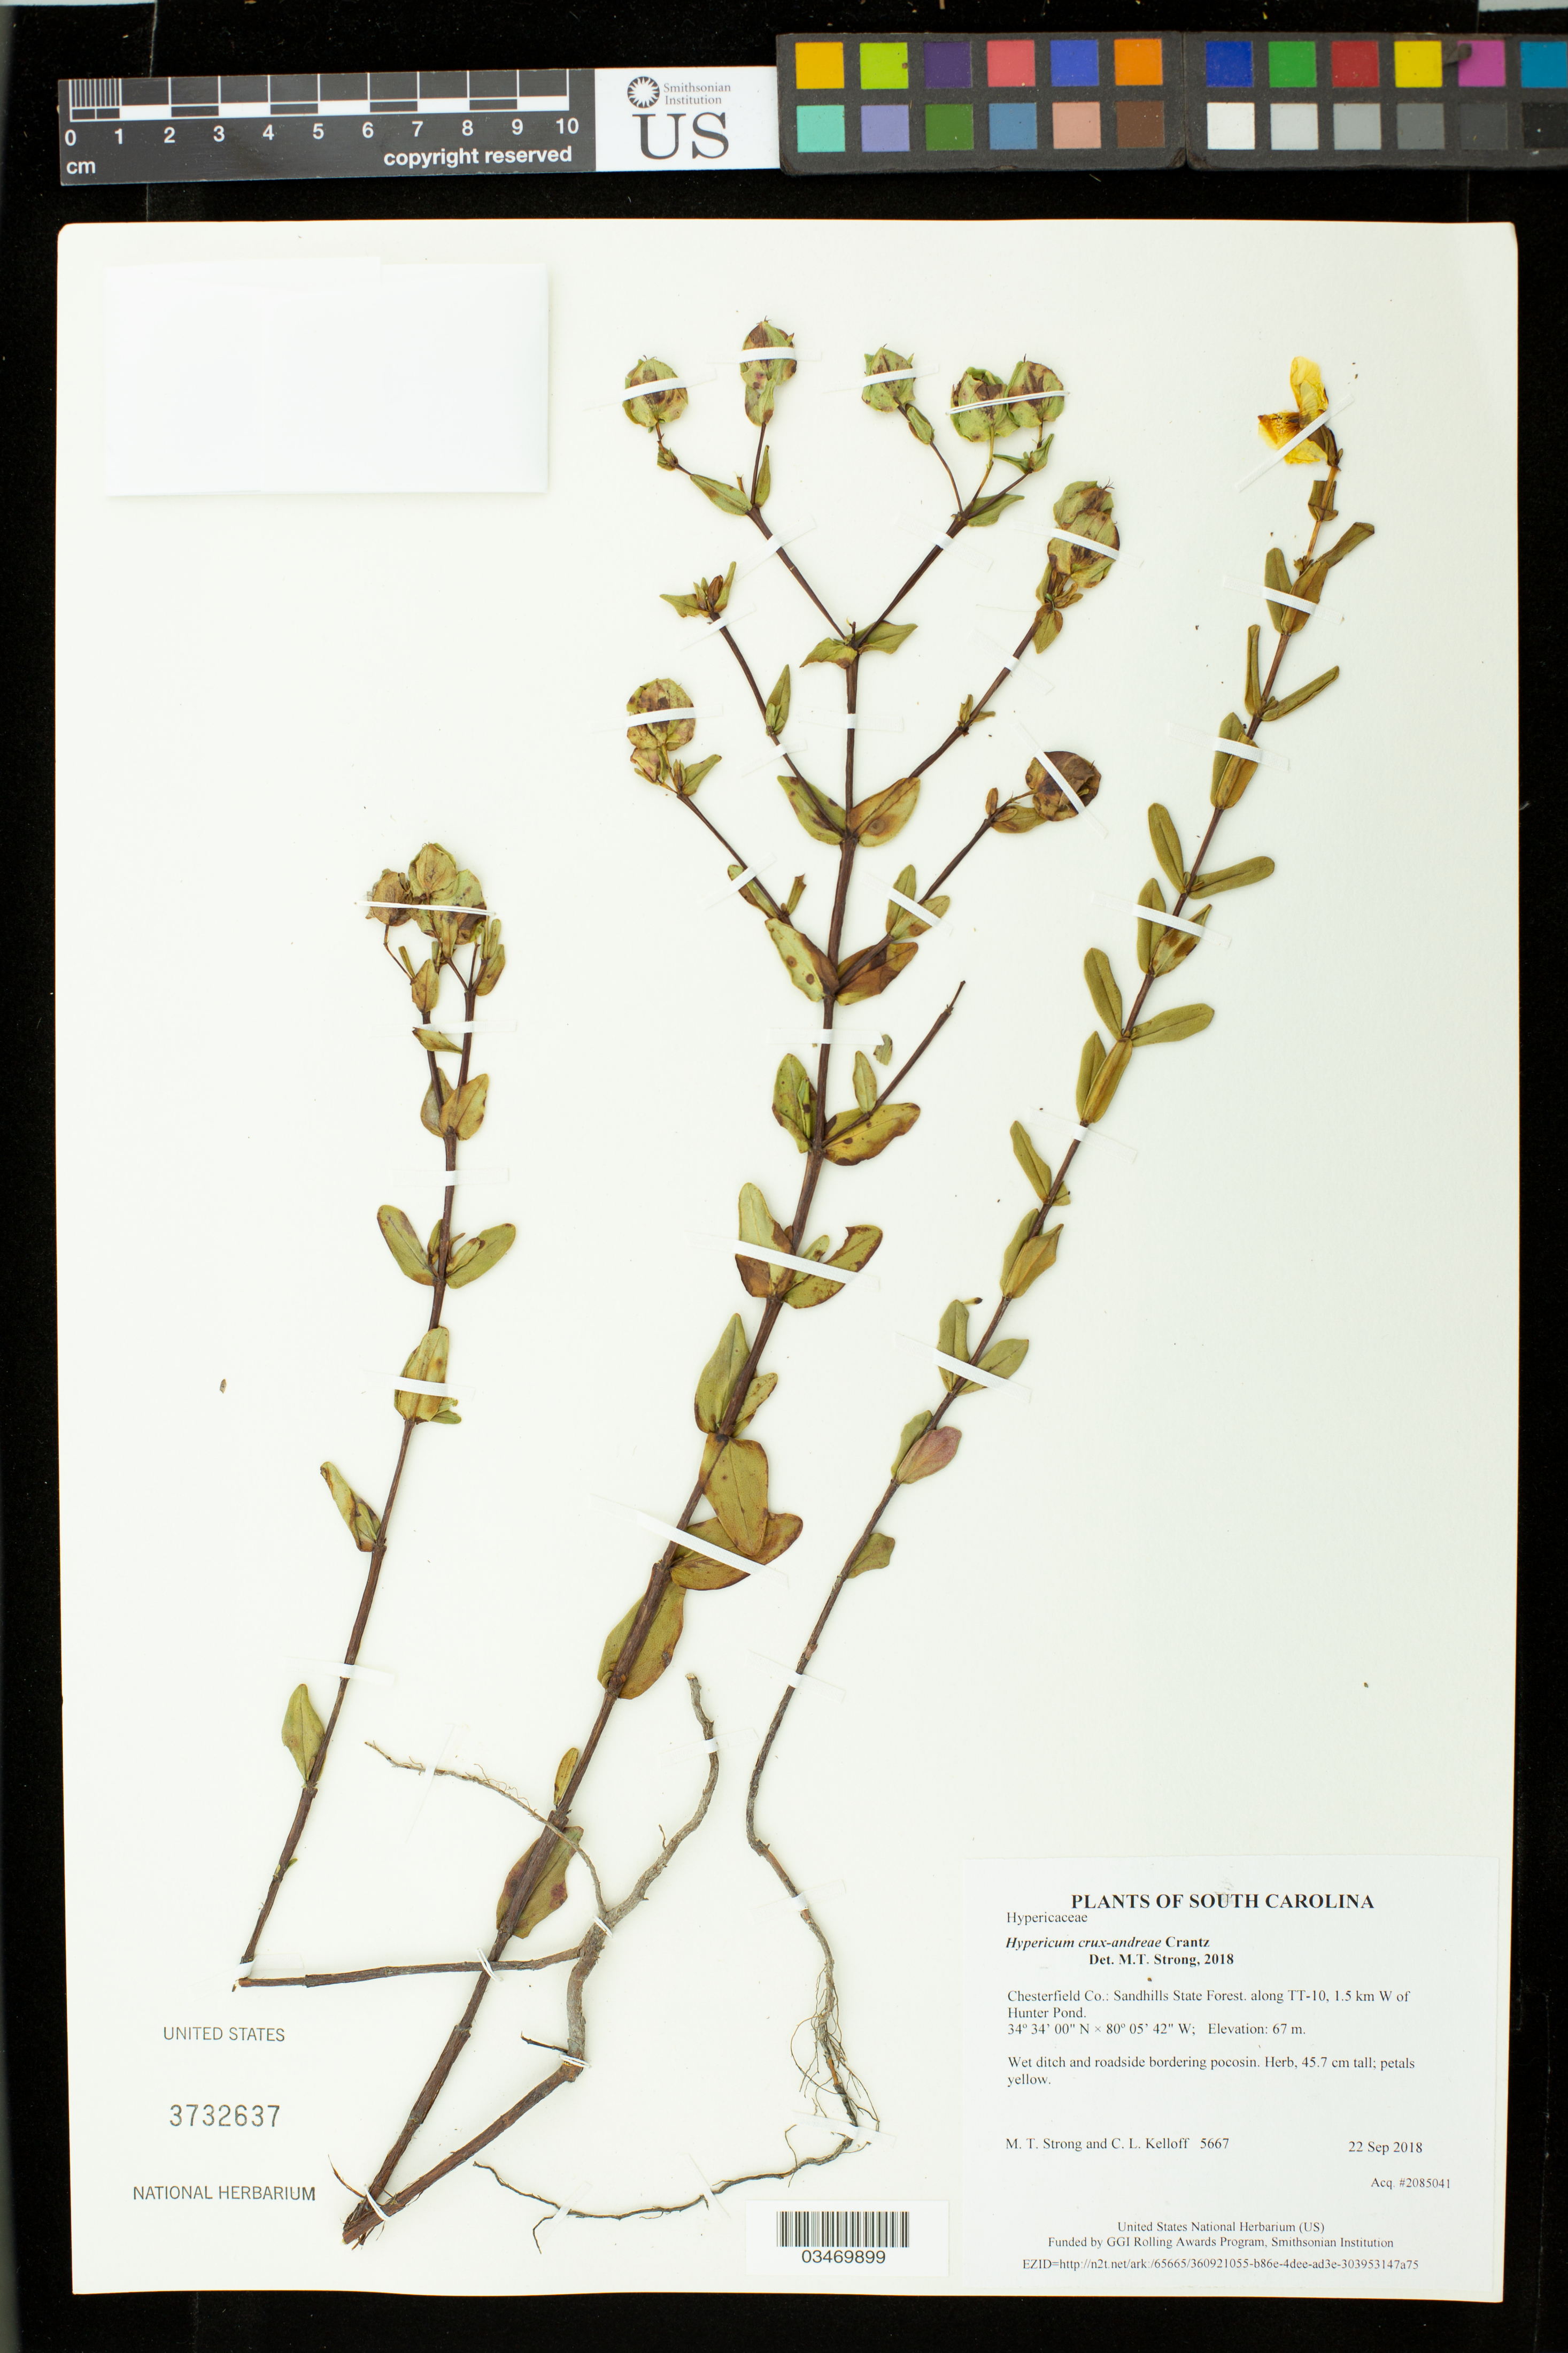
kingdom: Plantae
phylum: Tracheophyta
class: Magnoliopsida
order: Malpighiales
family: Hypericaceae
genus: Hypericum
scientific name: Hypericum crux-andreae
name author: (L.) Crantz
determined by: Strong, M. T., (US), Smithsonian Institution - National Museum of Natural History (UNITED STATES)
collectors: M. T. Strong & C. L. Kelloff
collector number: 5667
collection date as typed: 22 Sep 2018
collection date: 2018-09-22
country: United States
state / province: South Carolina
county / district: Chesterfield Co.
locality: Sandhills State Forest. along TT-10, 1.5 km W of Hunter Pond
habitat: Wet ditch and roadside bordering pocosin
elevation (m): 67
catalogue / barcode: US 3732637